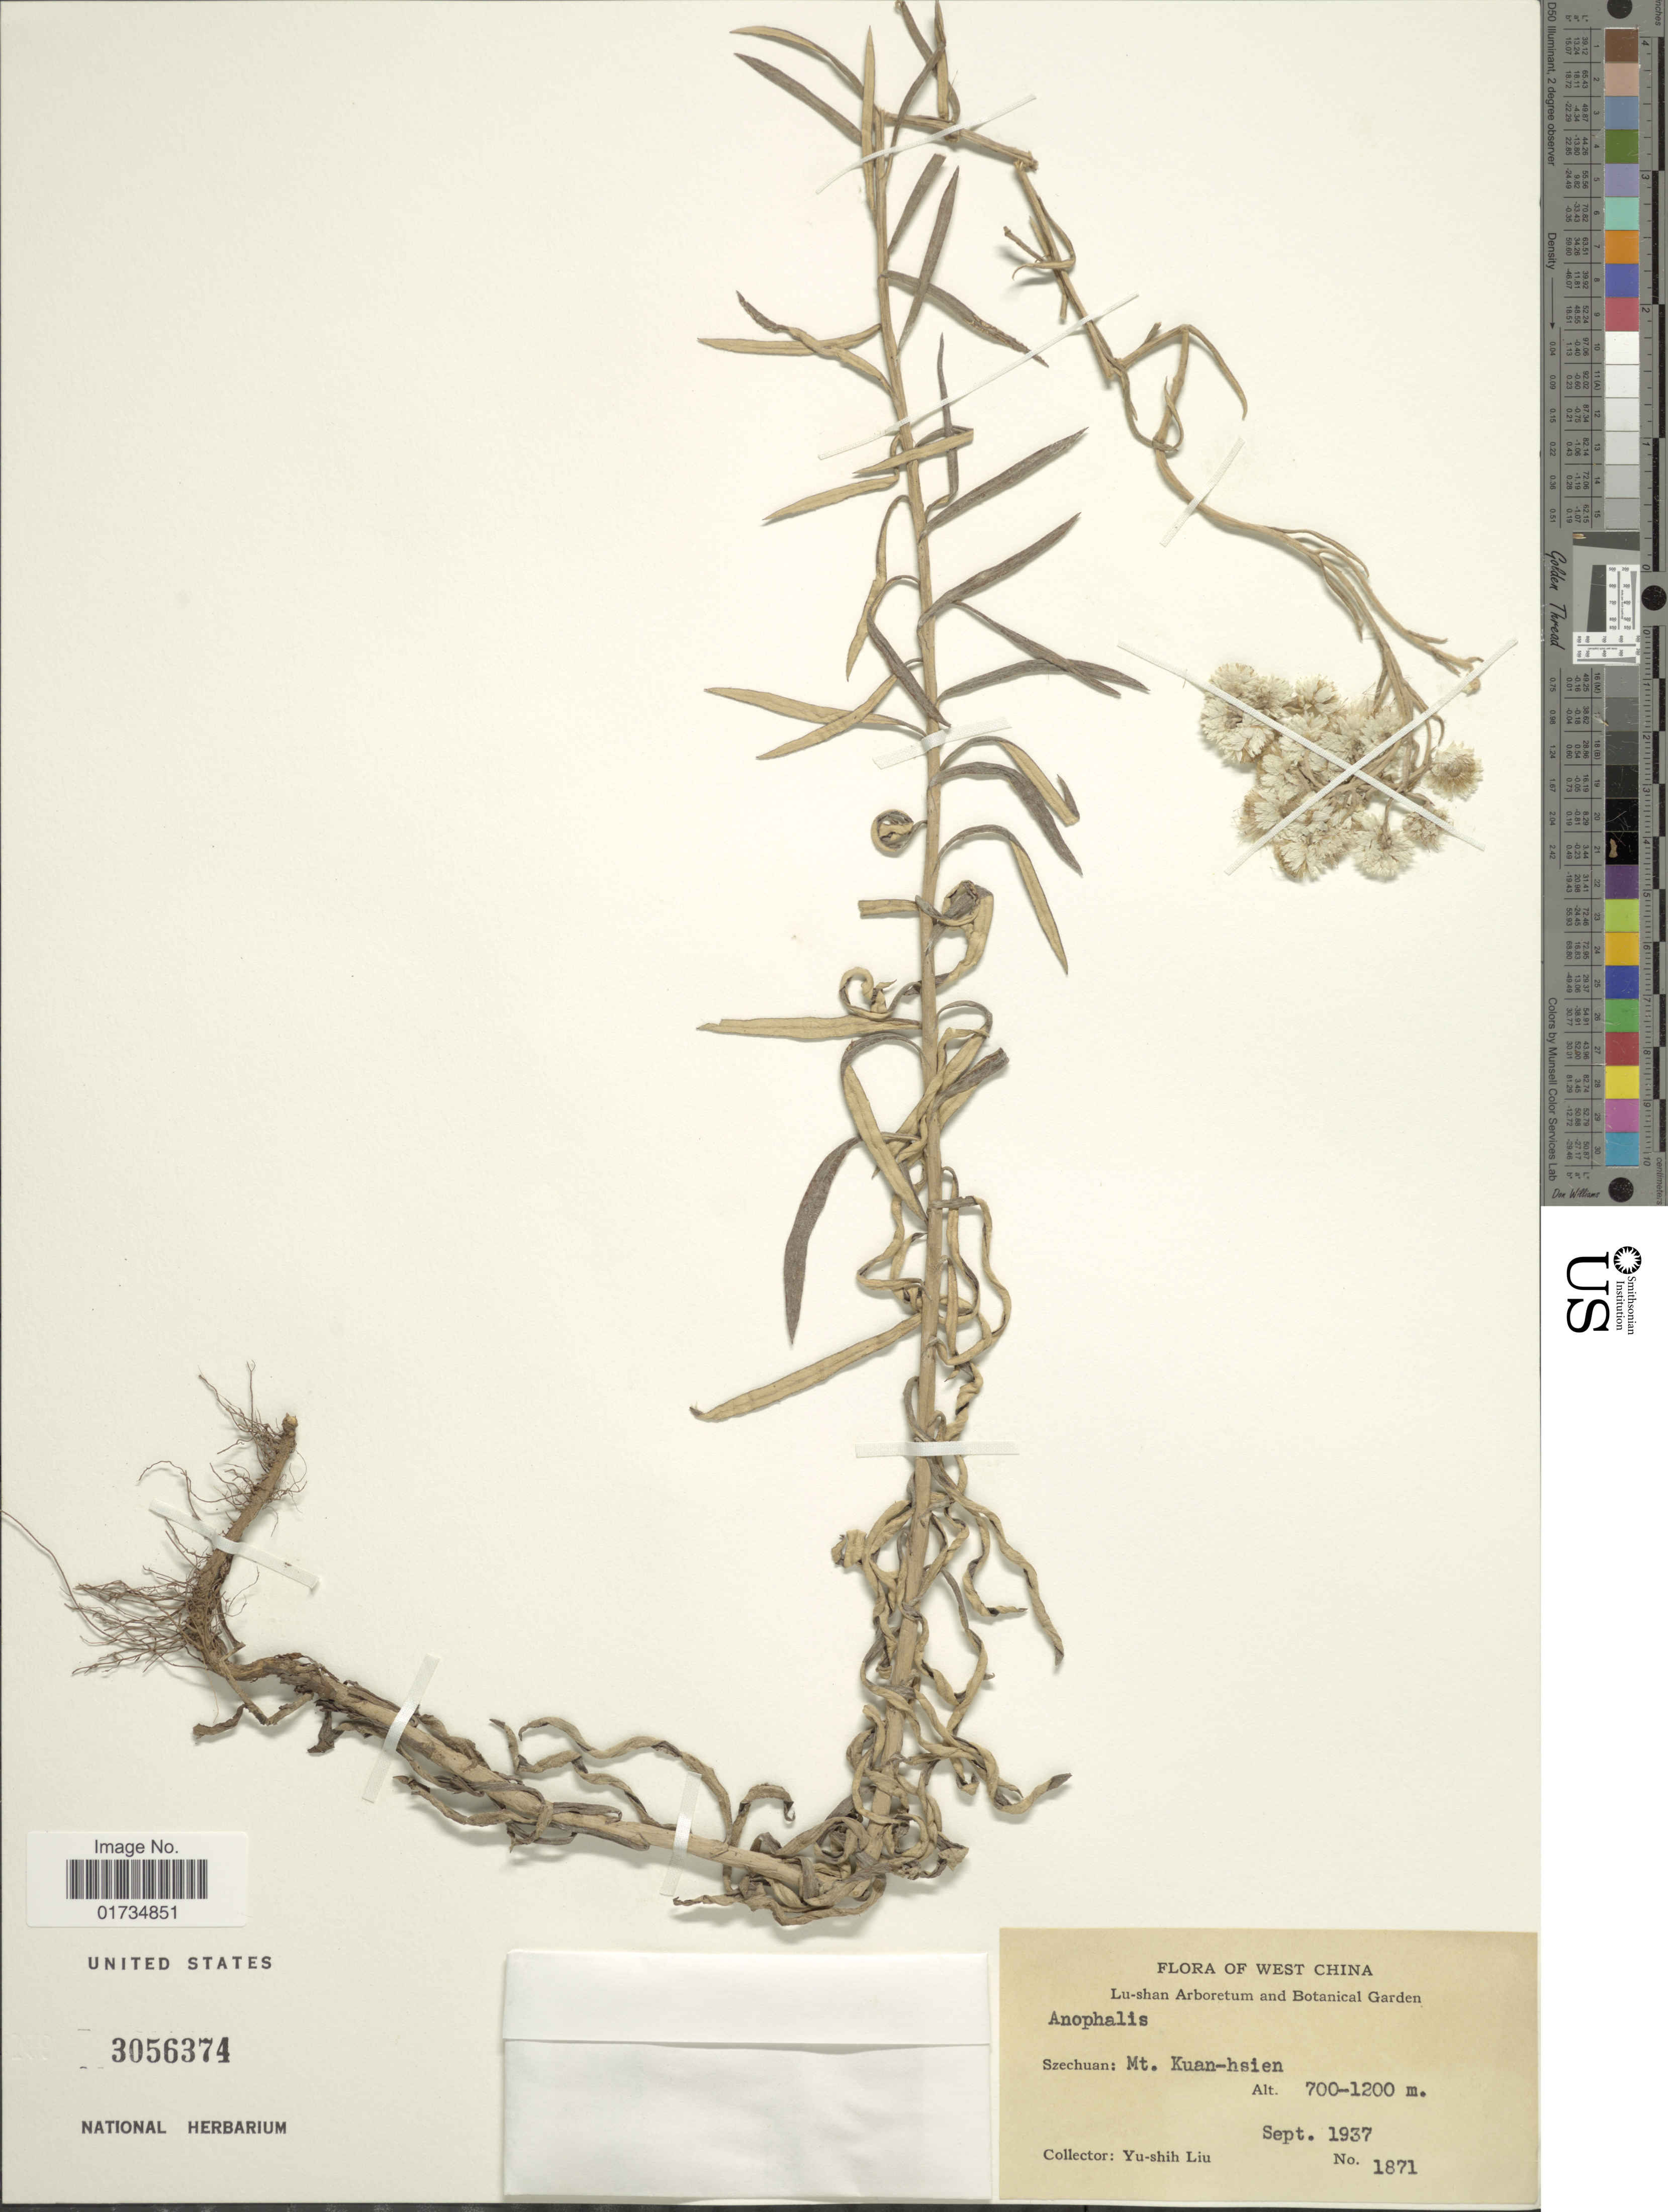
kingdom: Plantae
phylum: Tracheophyta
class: Magnoliopsida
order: Asterales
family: Asteraceae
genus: Anaphalis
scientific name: Anaphalis margaritacea var. cinnamomea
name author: (DC.) Herder & Maxim.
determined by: Chen, Y. S.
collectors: Y.-S. Liu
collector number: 1871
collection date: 1937-09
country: China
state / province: Sichuan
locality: West China. Szechuan: Mt. Kuan-hsien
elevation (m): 700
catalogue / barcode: US 3056374